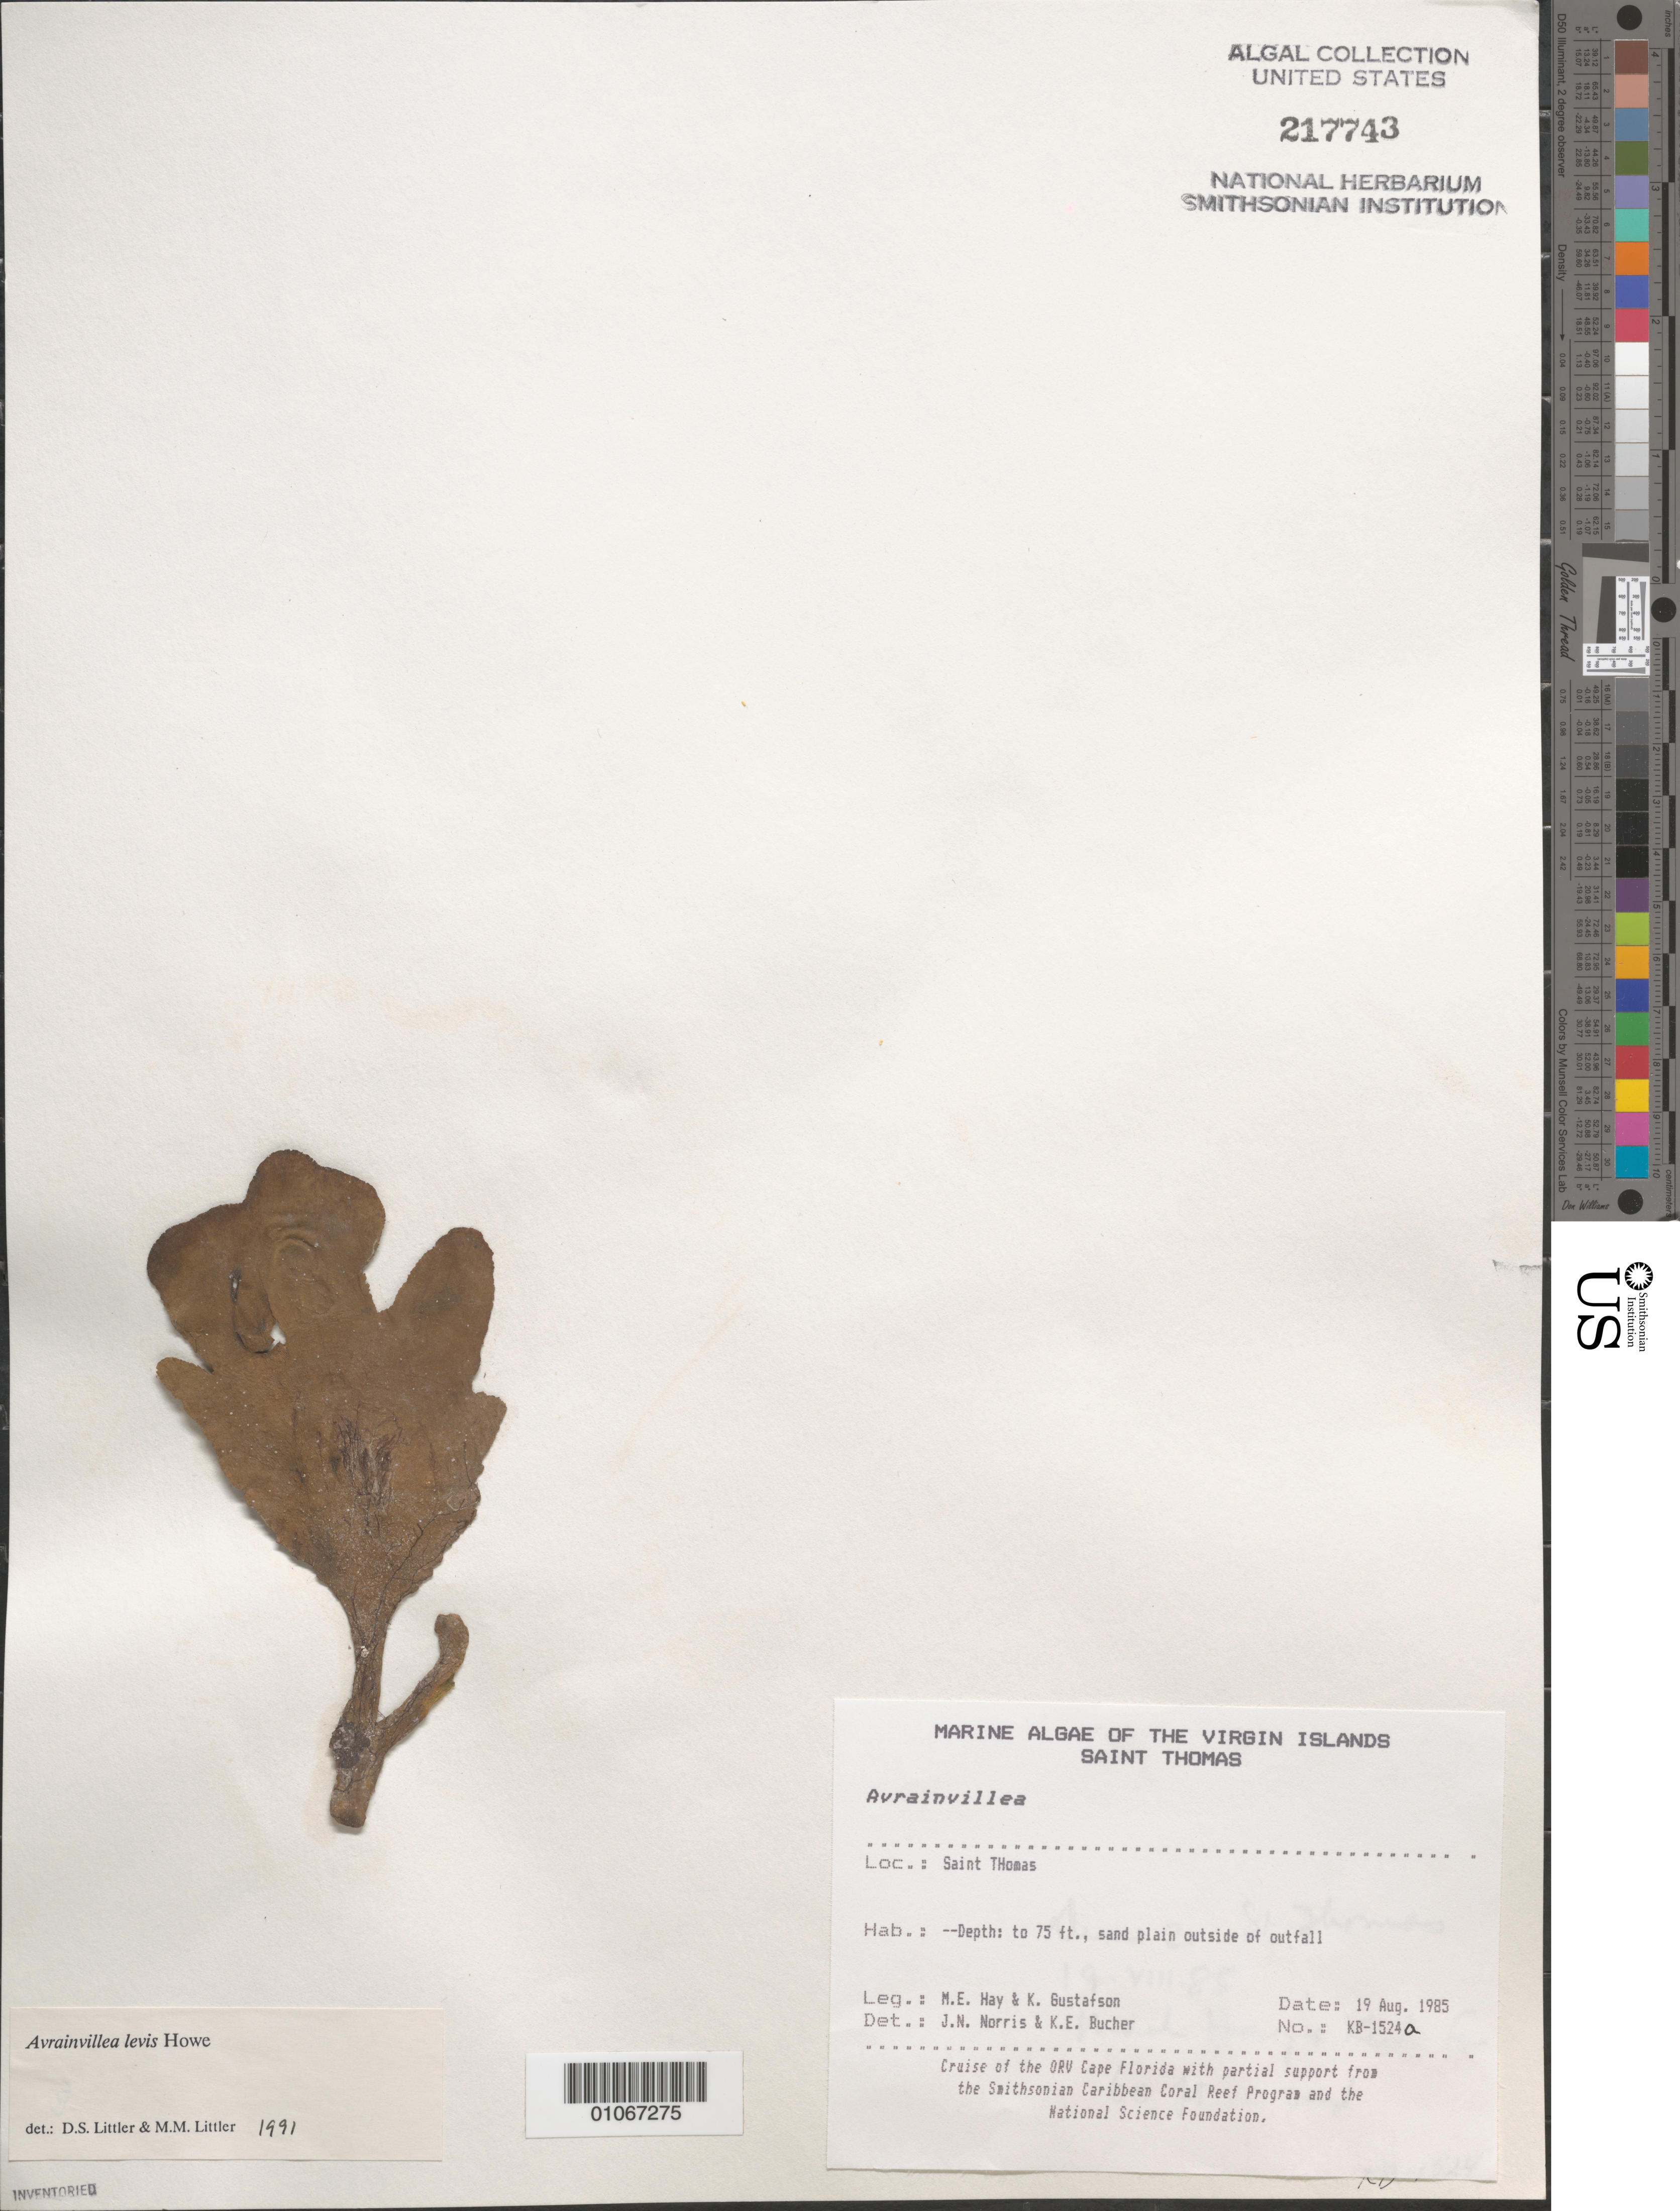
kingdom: Plantae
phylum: Chlorophyta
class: Ulvophyceae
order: Bryopsidales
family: Dichotomosiphonaceae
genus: Avrainvillea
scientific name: Avrainvillea levis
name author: M. Howe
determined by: Littler, D. S.; Littler, M. M.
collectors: M. E. Hay & K. Gustafsen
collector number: KB-1524a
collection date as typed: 19 Aug 1985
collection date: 1985-08-19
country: U.S. Virgin Islands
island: St. Thomas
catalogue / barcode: US 217743